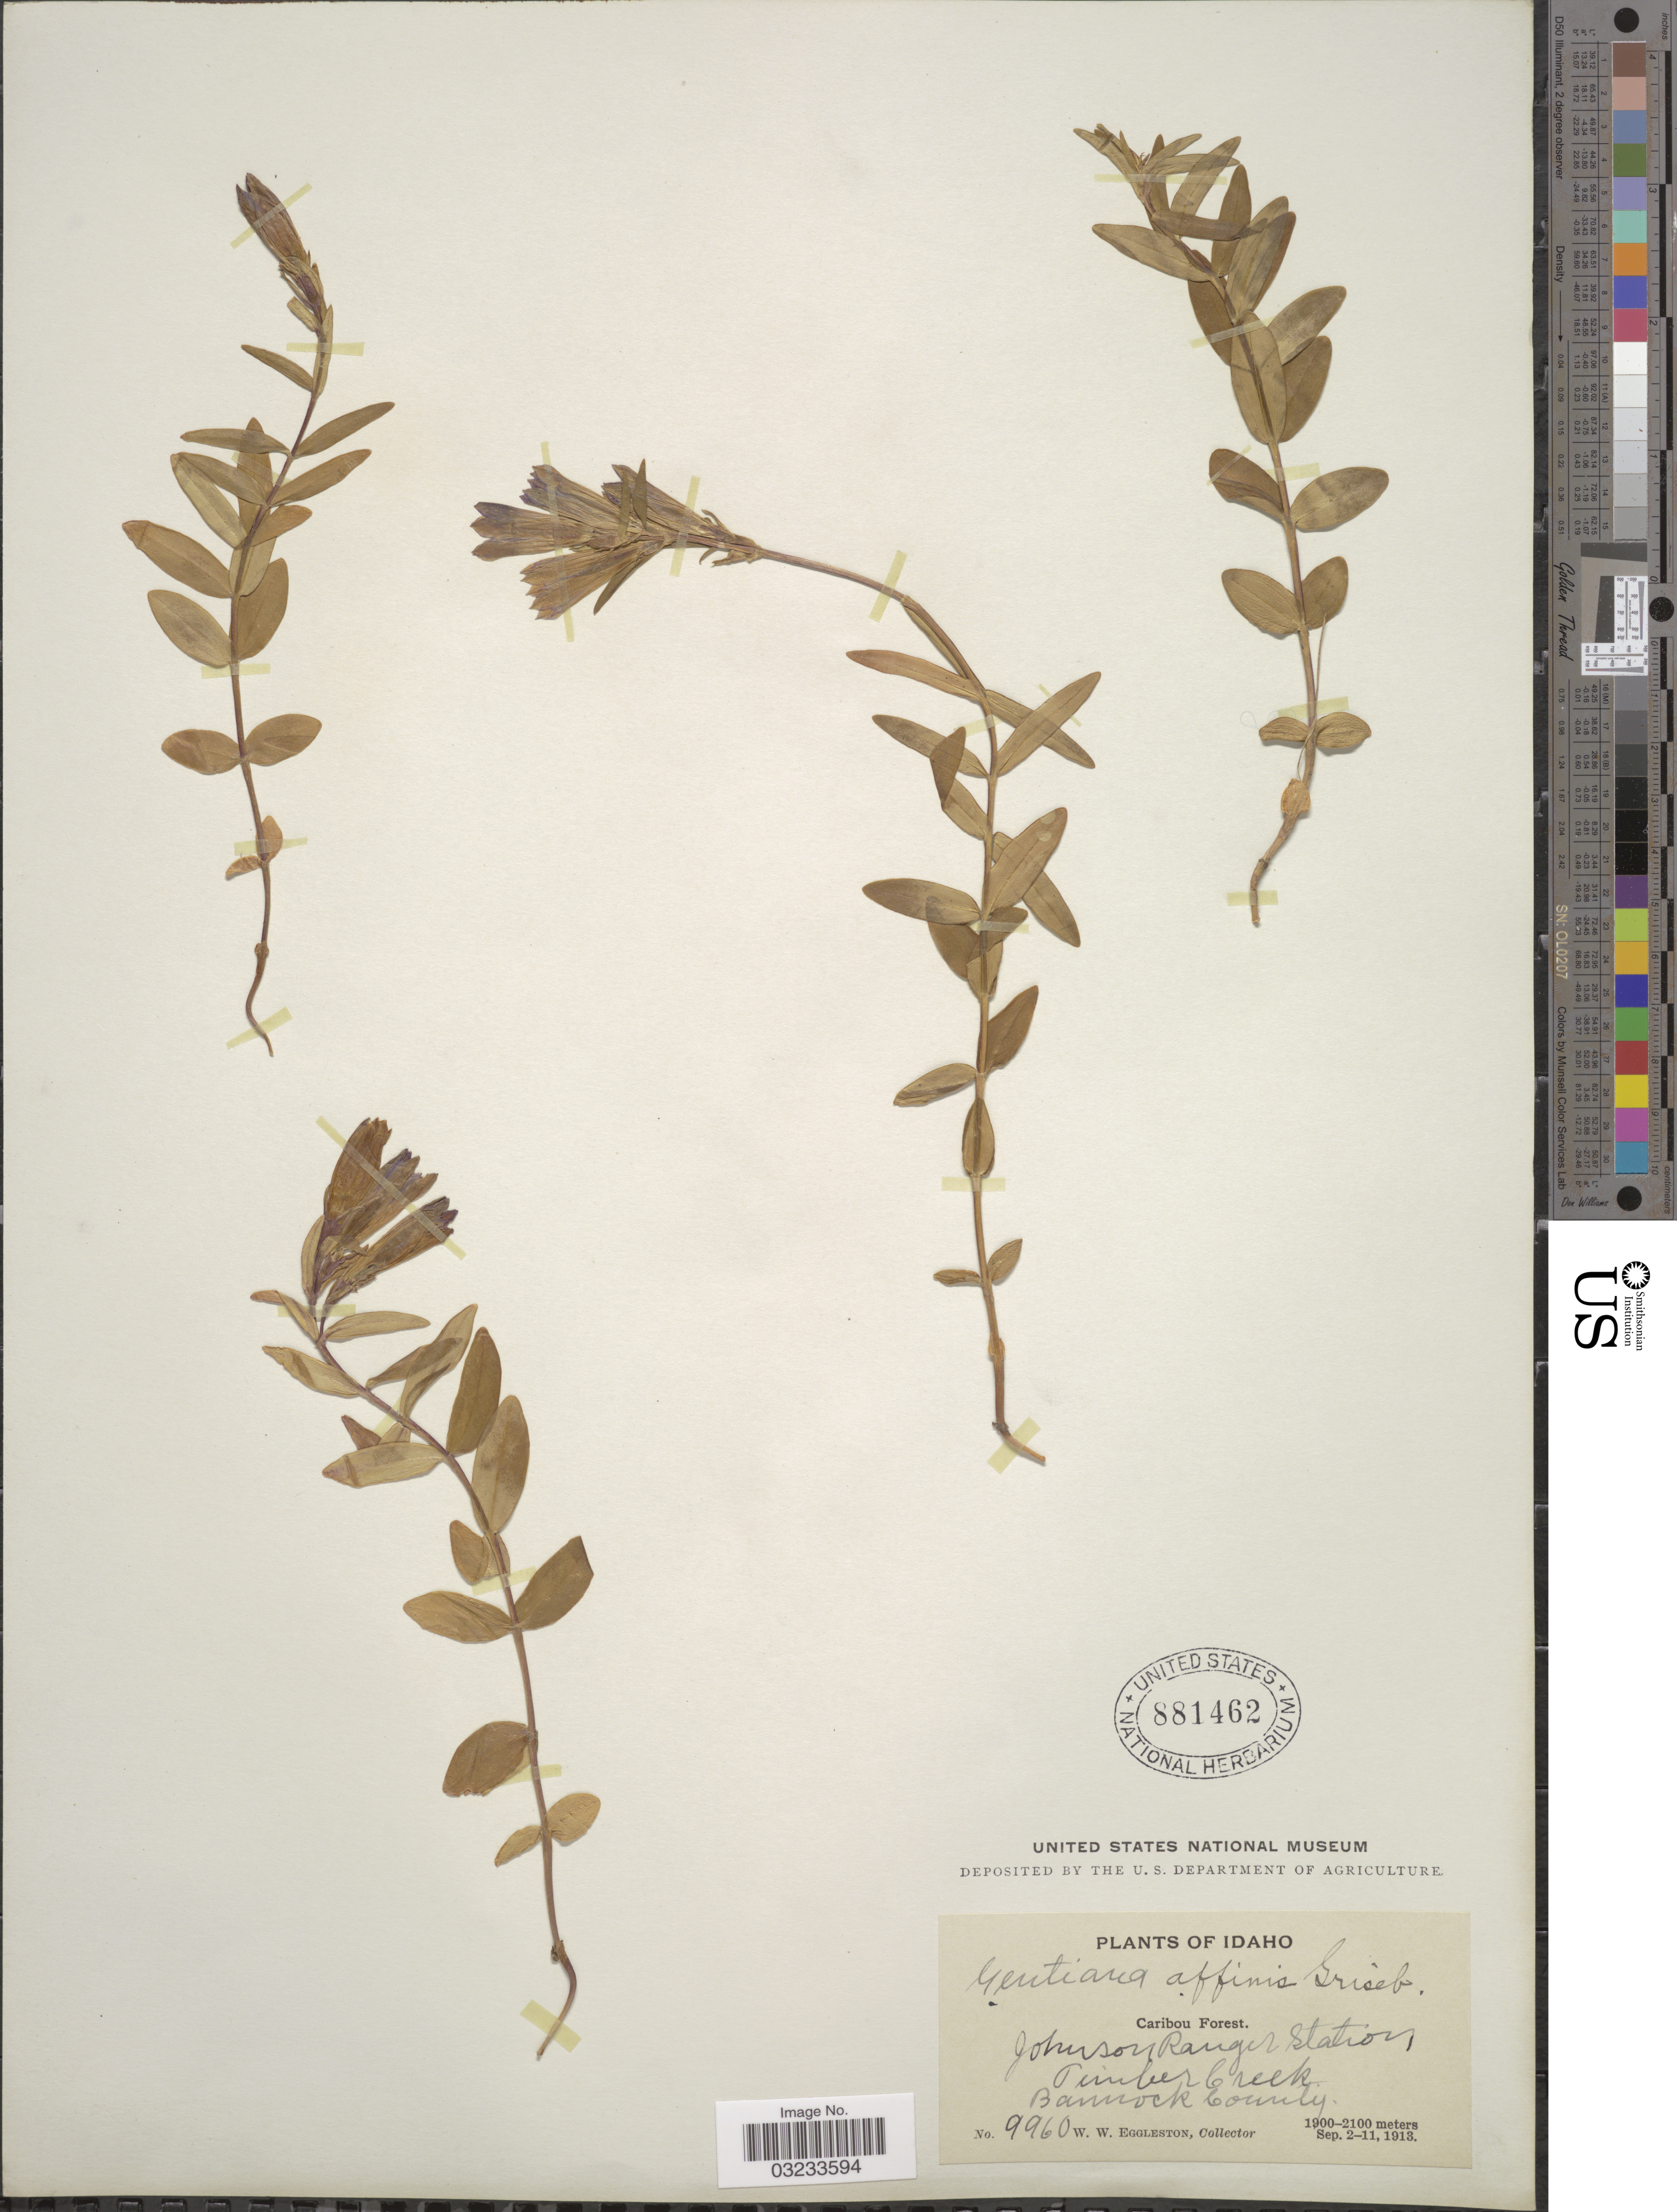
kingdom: Plantae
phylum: Tracheophyta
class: Magnoliopsida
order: Gentianales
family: Gentianaceae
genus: Gentiana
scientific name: Gentiana affinis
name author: Griseb.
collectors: W. W. Eggleston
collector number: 9960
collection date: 1913-09-02/1913-09-11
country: United States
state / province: Idaho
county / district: Bannock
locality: Caribou Forest. Johnson Ranger Station Timber Creek Bannock County.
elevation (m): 1900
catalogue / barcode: US 881462